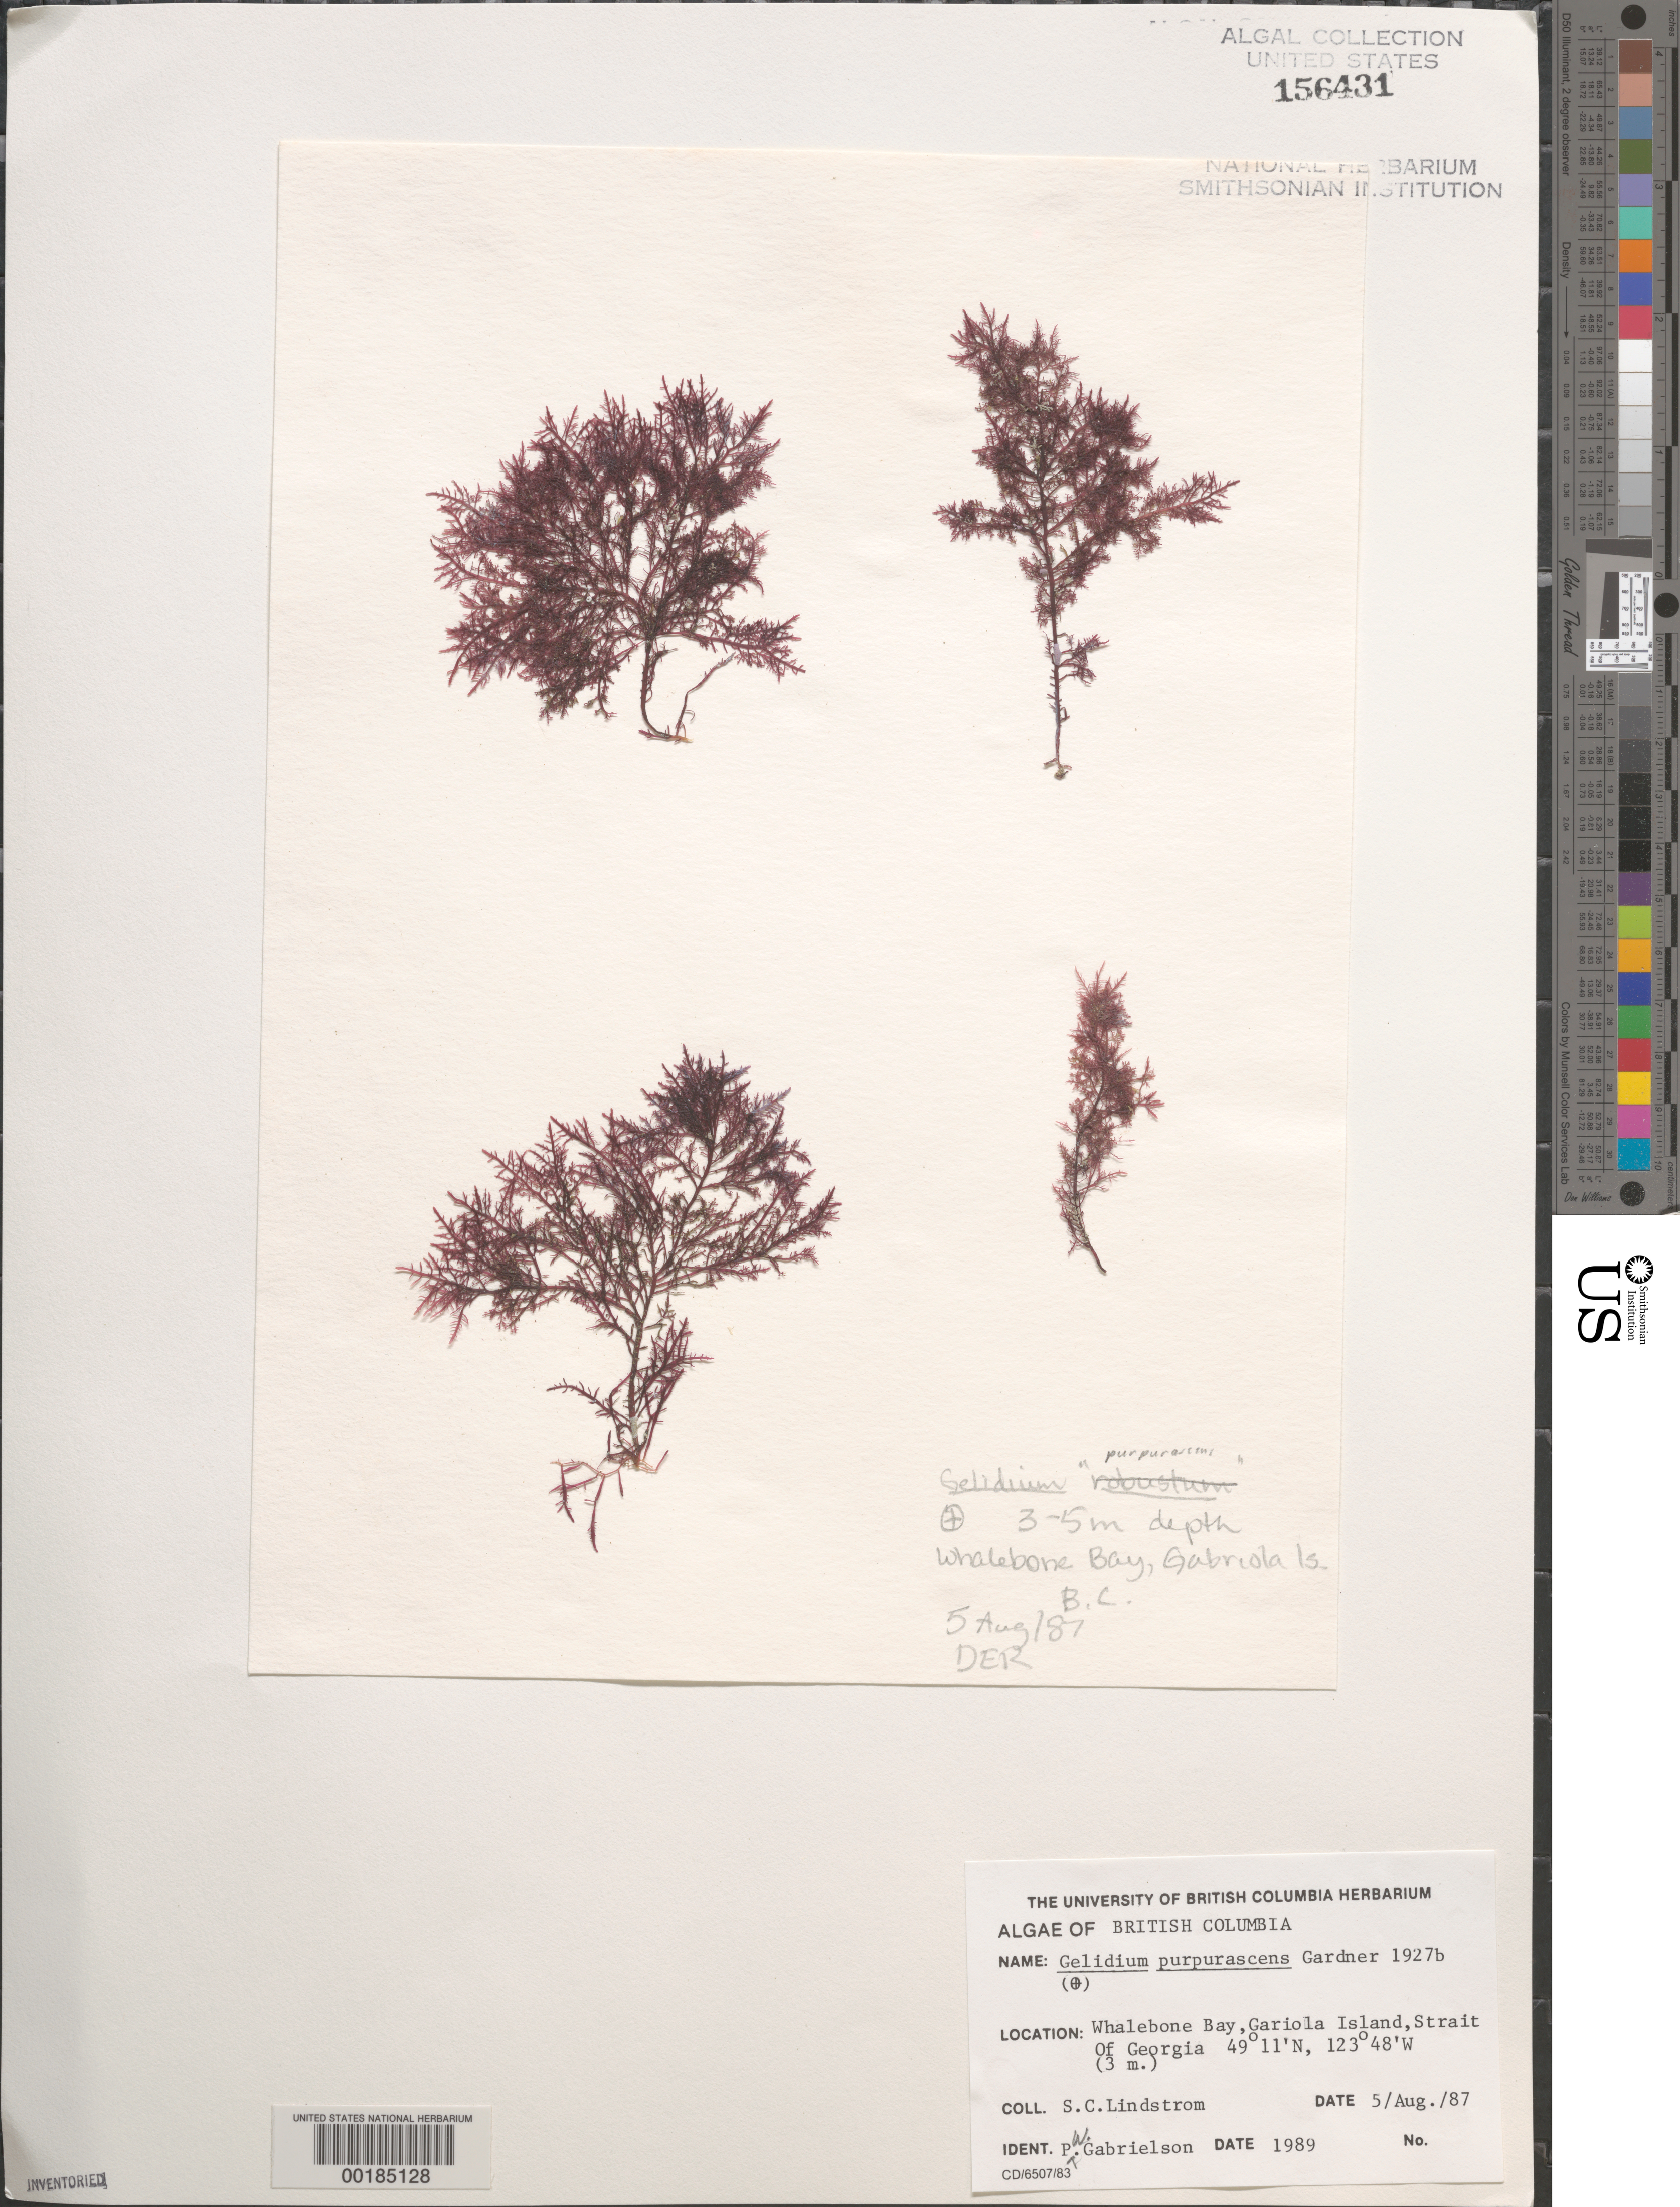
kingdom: Plantae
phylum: Rhodophyta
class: Florideophyceae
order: Gelidiales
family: Gelidiaceae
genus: Gelidium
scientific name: Gelidium purpurascens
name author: N.L. Gardner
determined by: Gabrielson, P. W.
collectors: S. Lindstrom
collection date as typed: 05 Aug 1987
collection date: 1987-08-05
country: Canada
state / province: British Columbia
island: Gabriola Island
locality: Whalebone Bay, Strait of Georgia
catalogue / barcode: US 156431